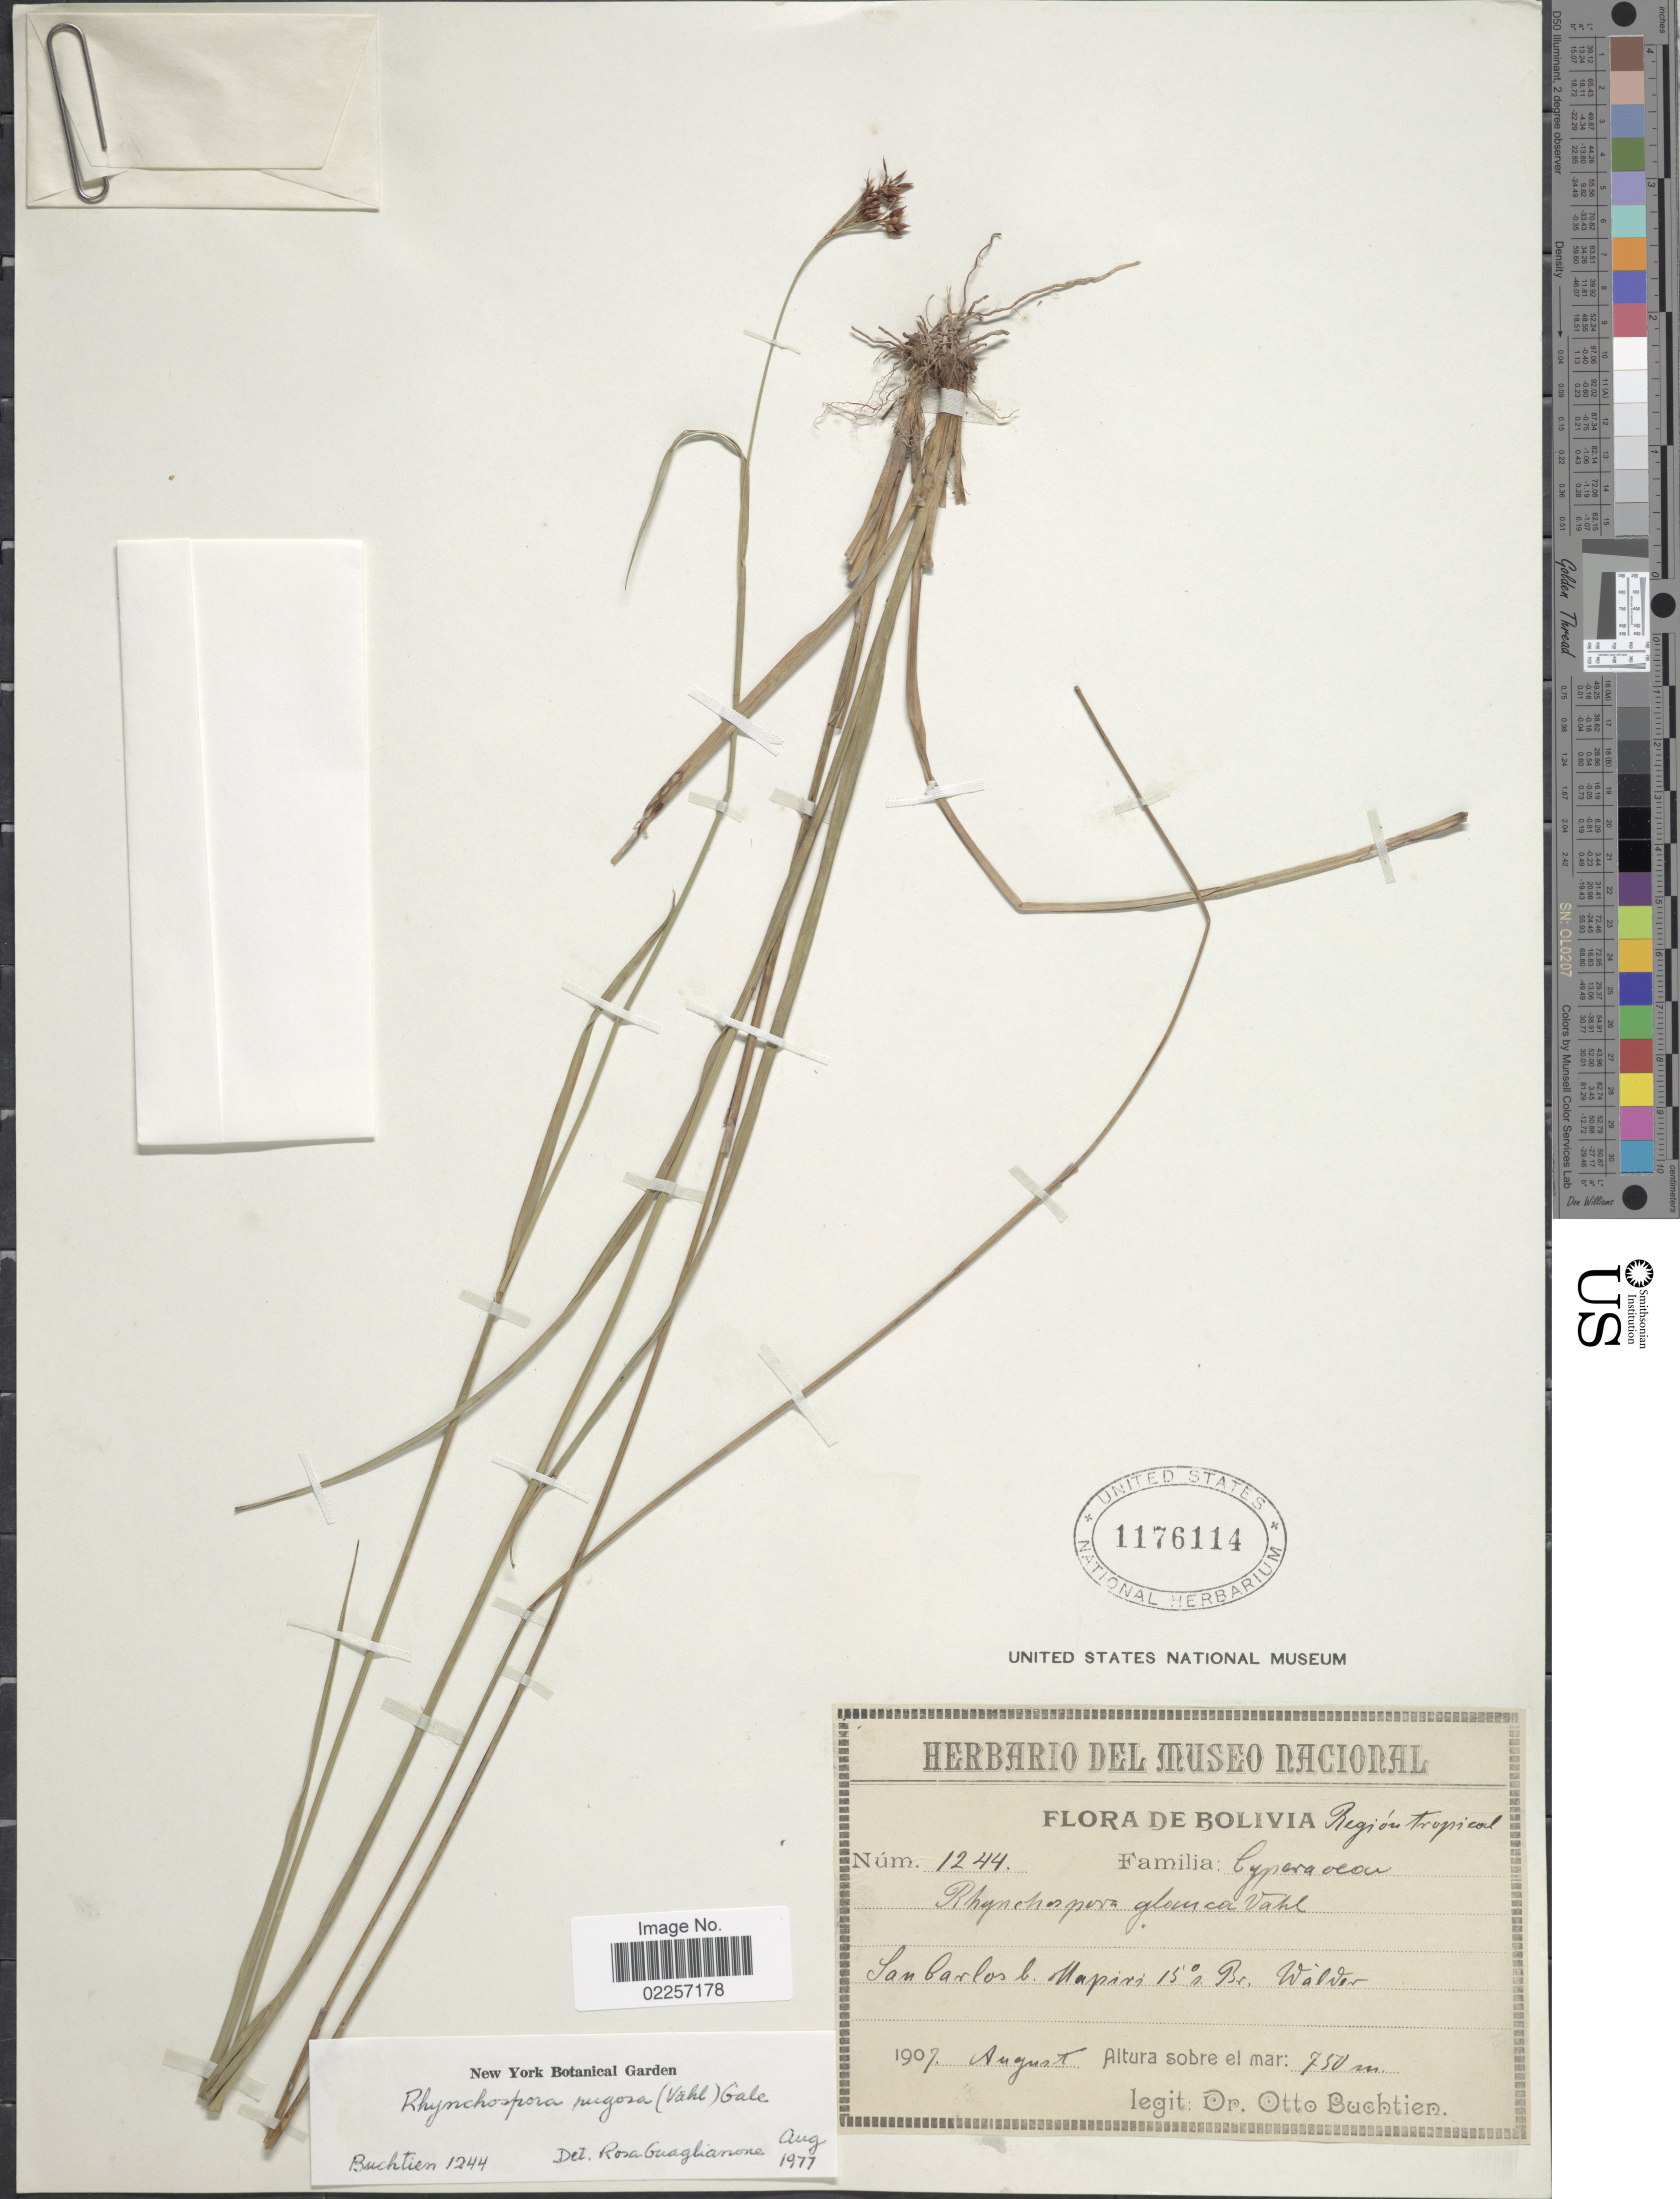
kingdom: Plantae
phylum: Tracheophyta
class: Liliopsida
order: Poales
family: Cyperaceae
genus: Rhynchospora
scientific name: Rhynchospora rugosa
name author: (Vahl) Gale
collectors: O. Buchtien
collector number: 1244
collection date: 1907-08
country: Bolivia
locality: Region Tropical. San Carlos l. Mapiri 15°s. Br.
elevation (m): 750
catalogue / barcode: US 1176114